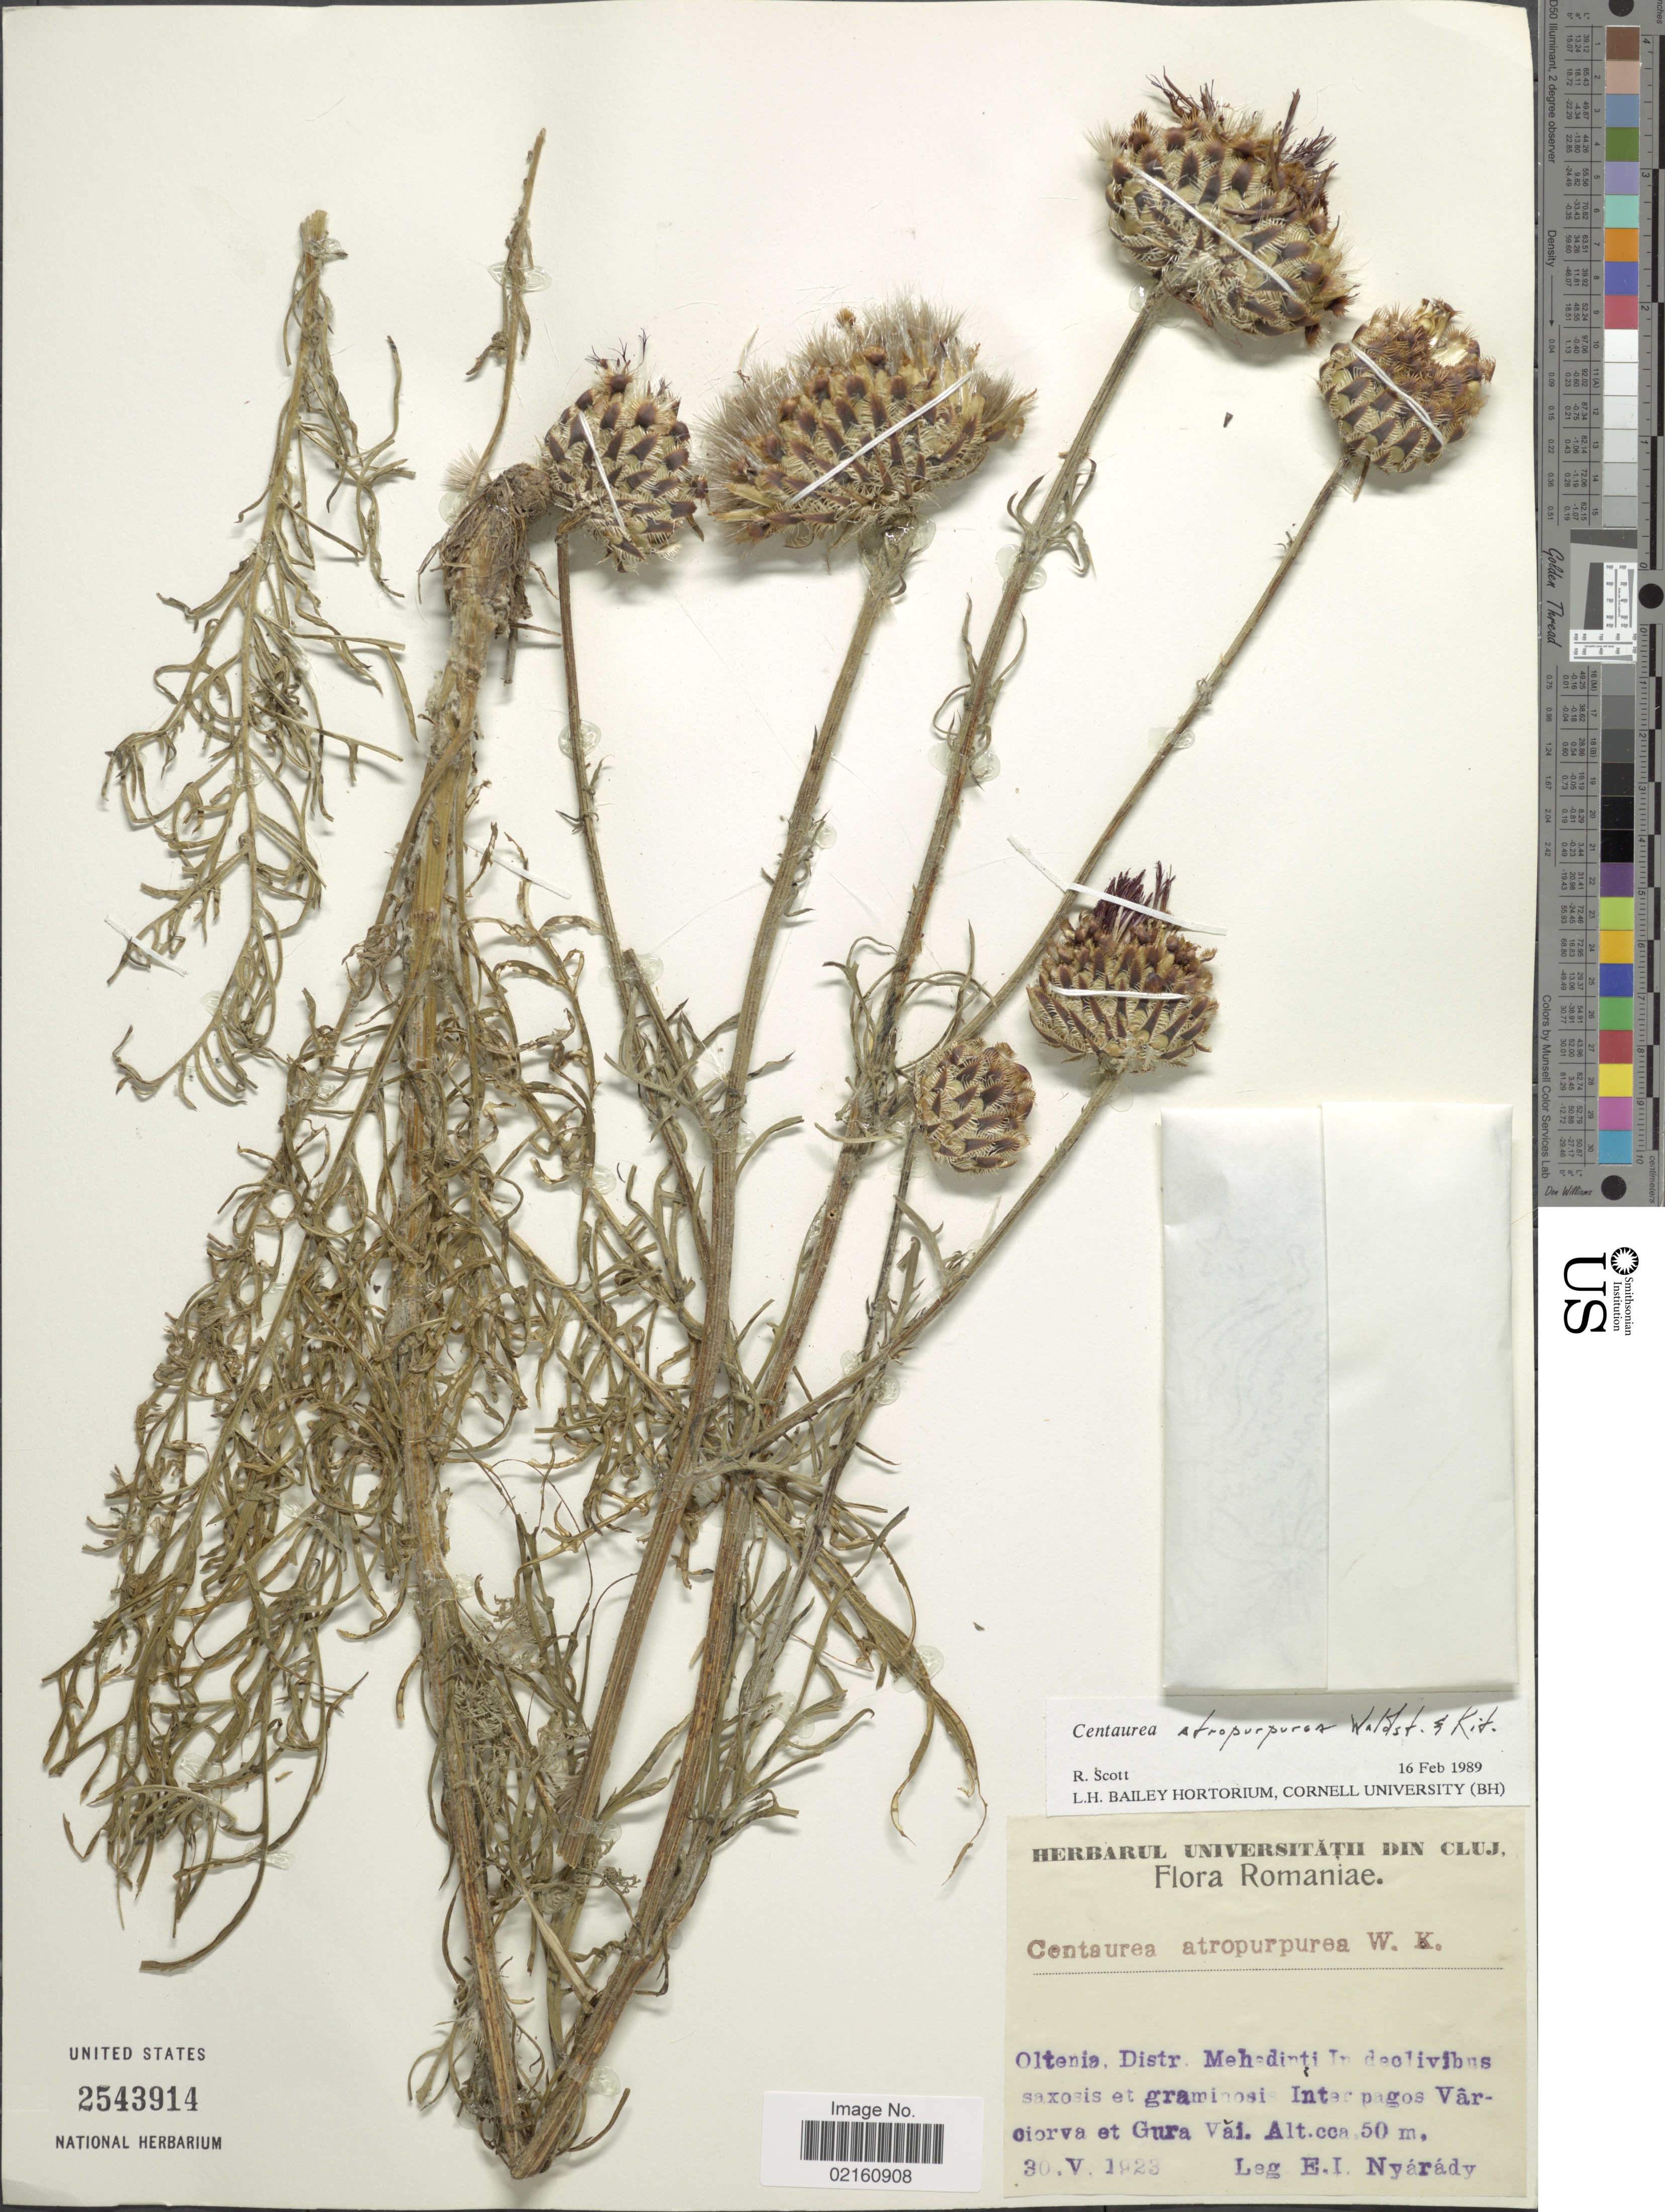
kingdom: Plantae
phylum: Tracheophyta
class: Magnoliopsida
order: Asterales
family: Asteraceae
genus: Centaurea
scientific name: Centaurea calocephala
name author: Willd.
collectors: E. Nyárády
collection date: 1923-05-30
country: Romania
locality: Oltenia, Distr. Mehedinti, Interpagos Varciorva et Gura Vai.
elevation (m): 50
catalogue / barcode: US 2543914